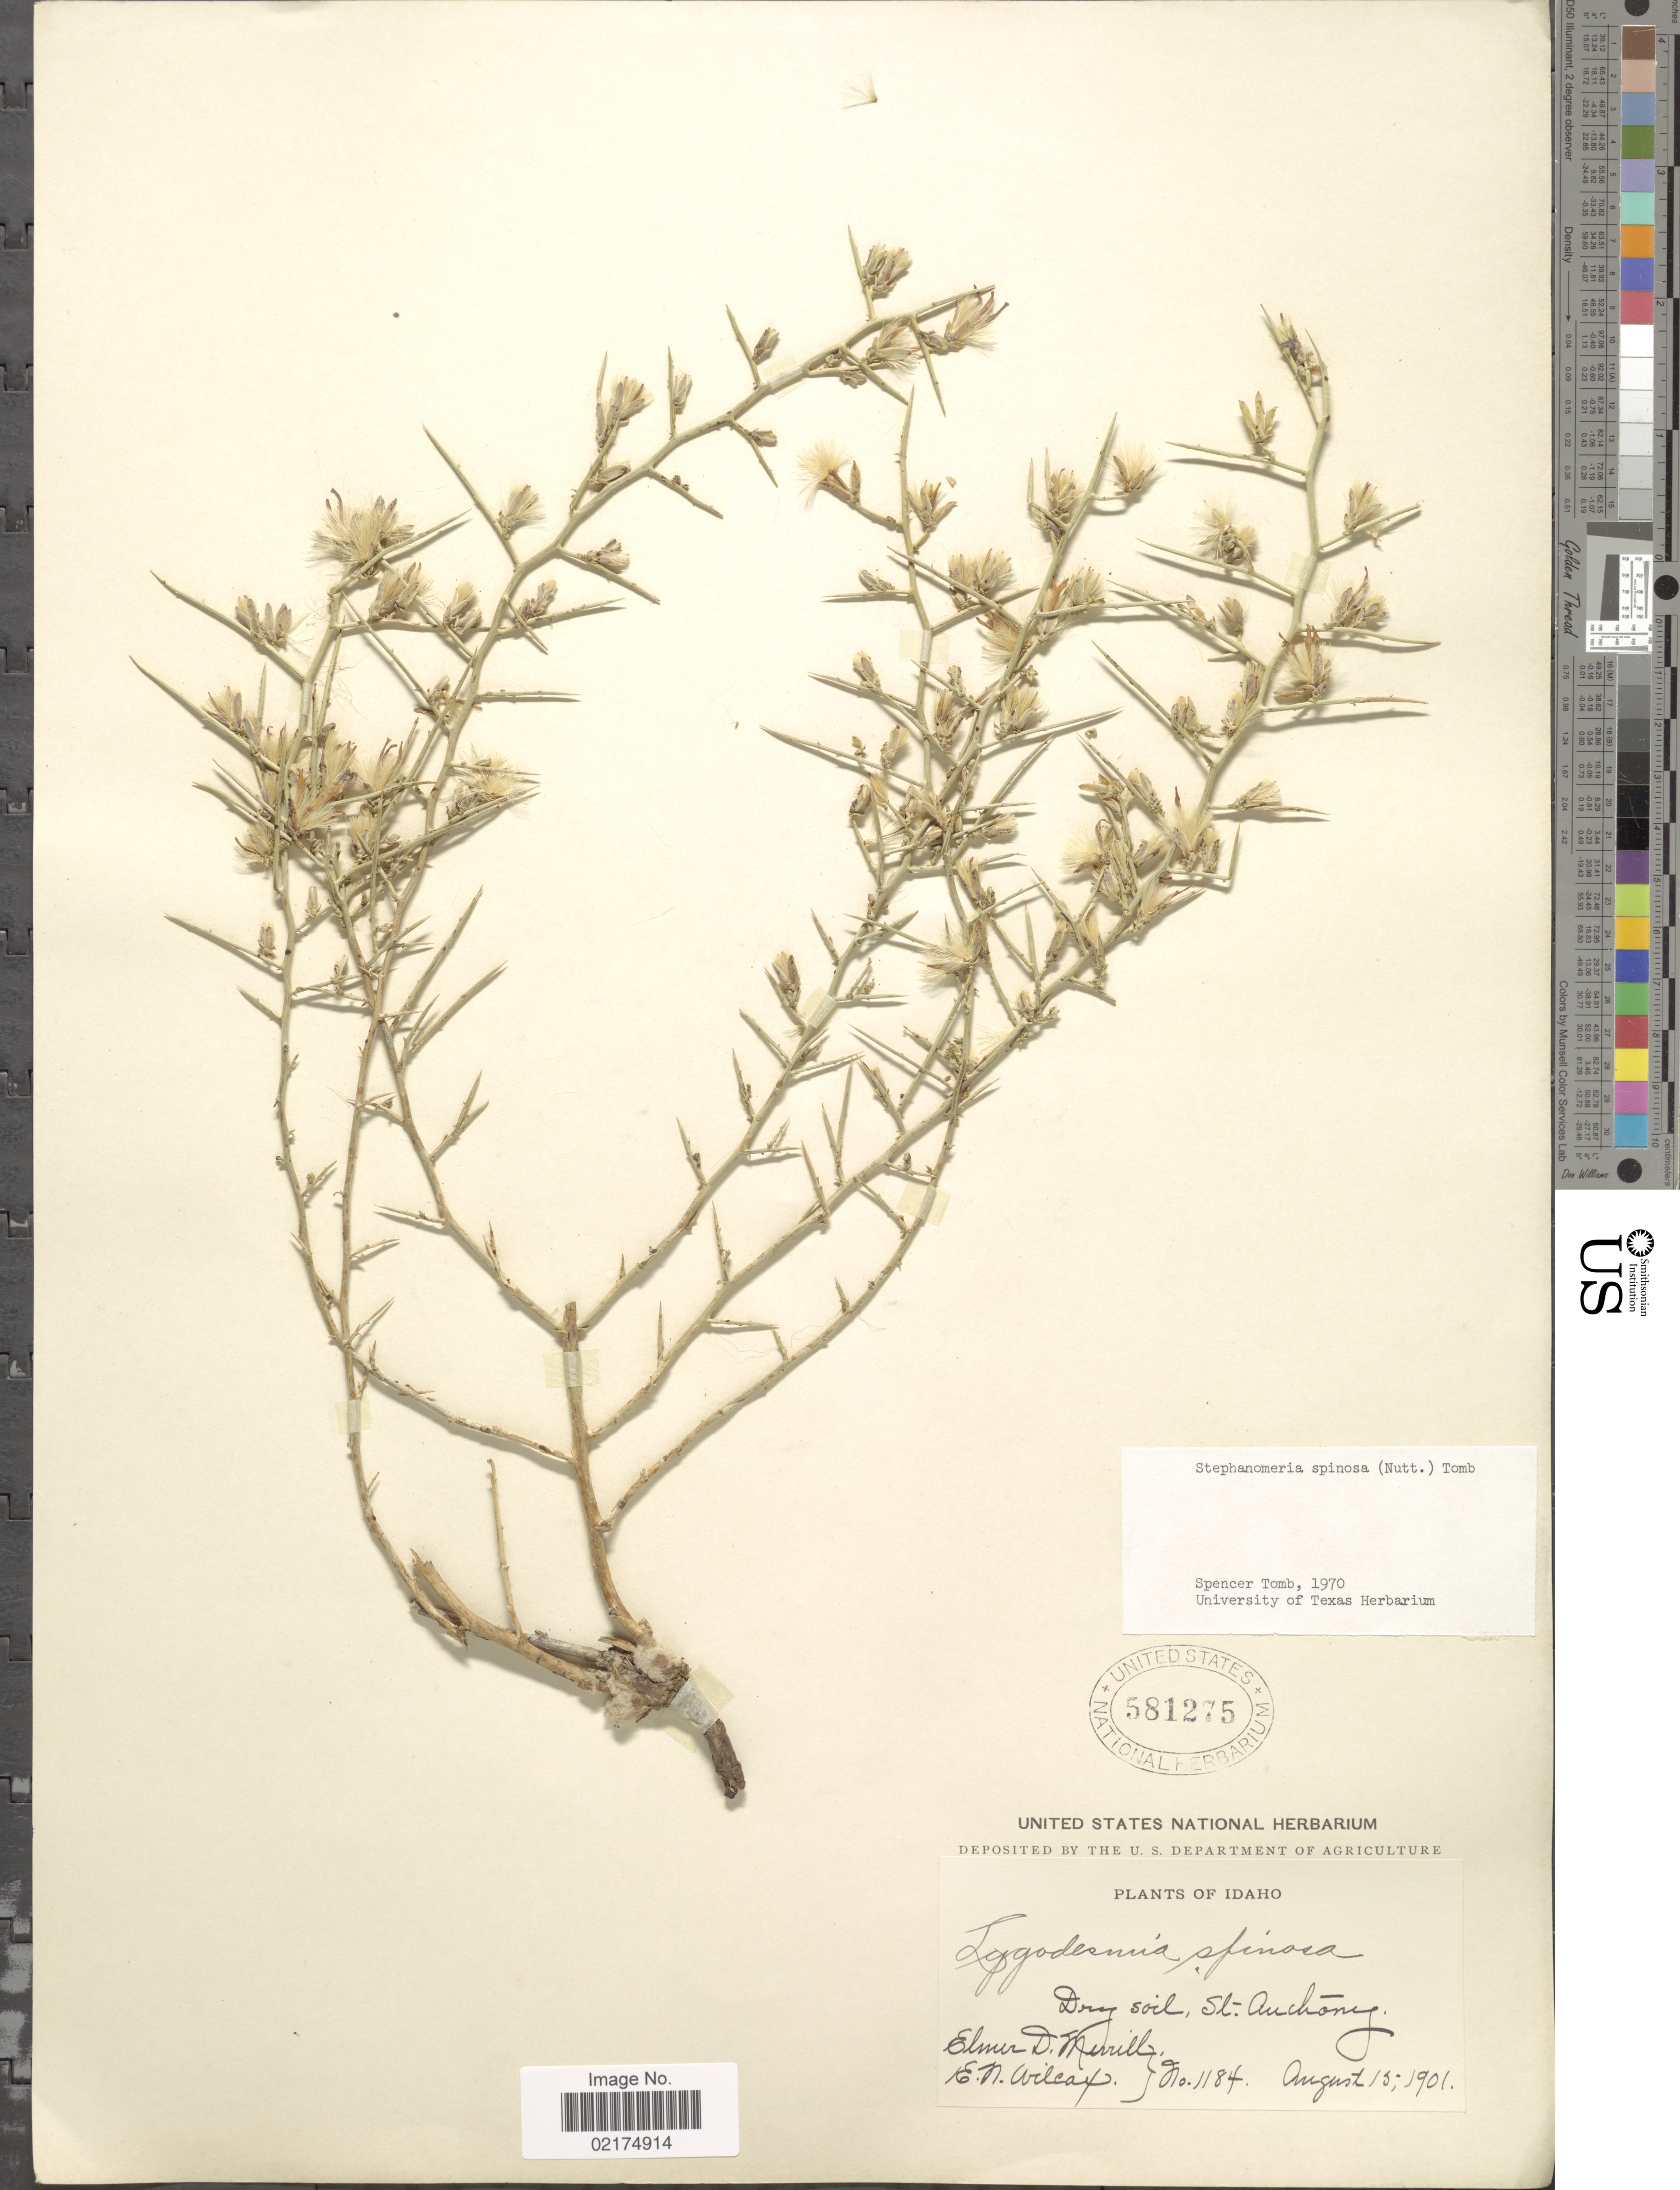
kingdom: Plantae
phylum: Tracheophyta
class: Magnoliopsida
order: Asterales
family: Asteraceae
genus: Pleiacanthus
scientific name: Pleiacanthus spinosus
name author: (Nutt.) Rydb.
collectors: E. D. Merrill & E. Wilcox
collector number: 1184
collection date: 1901-08-15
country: United States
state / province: Idaho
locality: St. Anthony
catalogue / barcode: US 581275